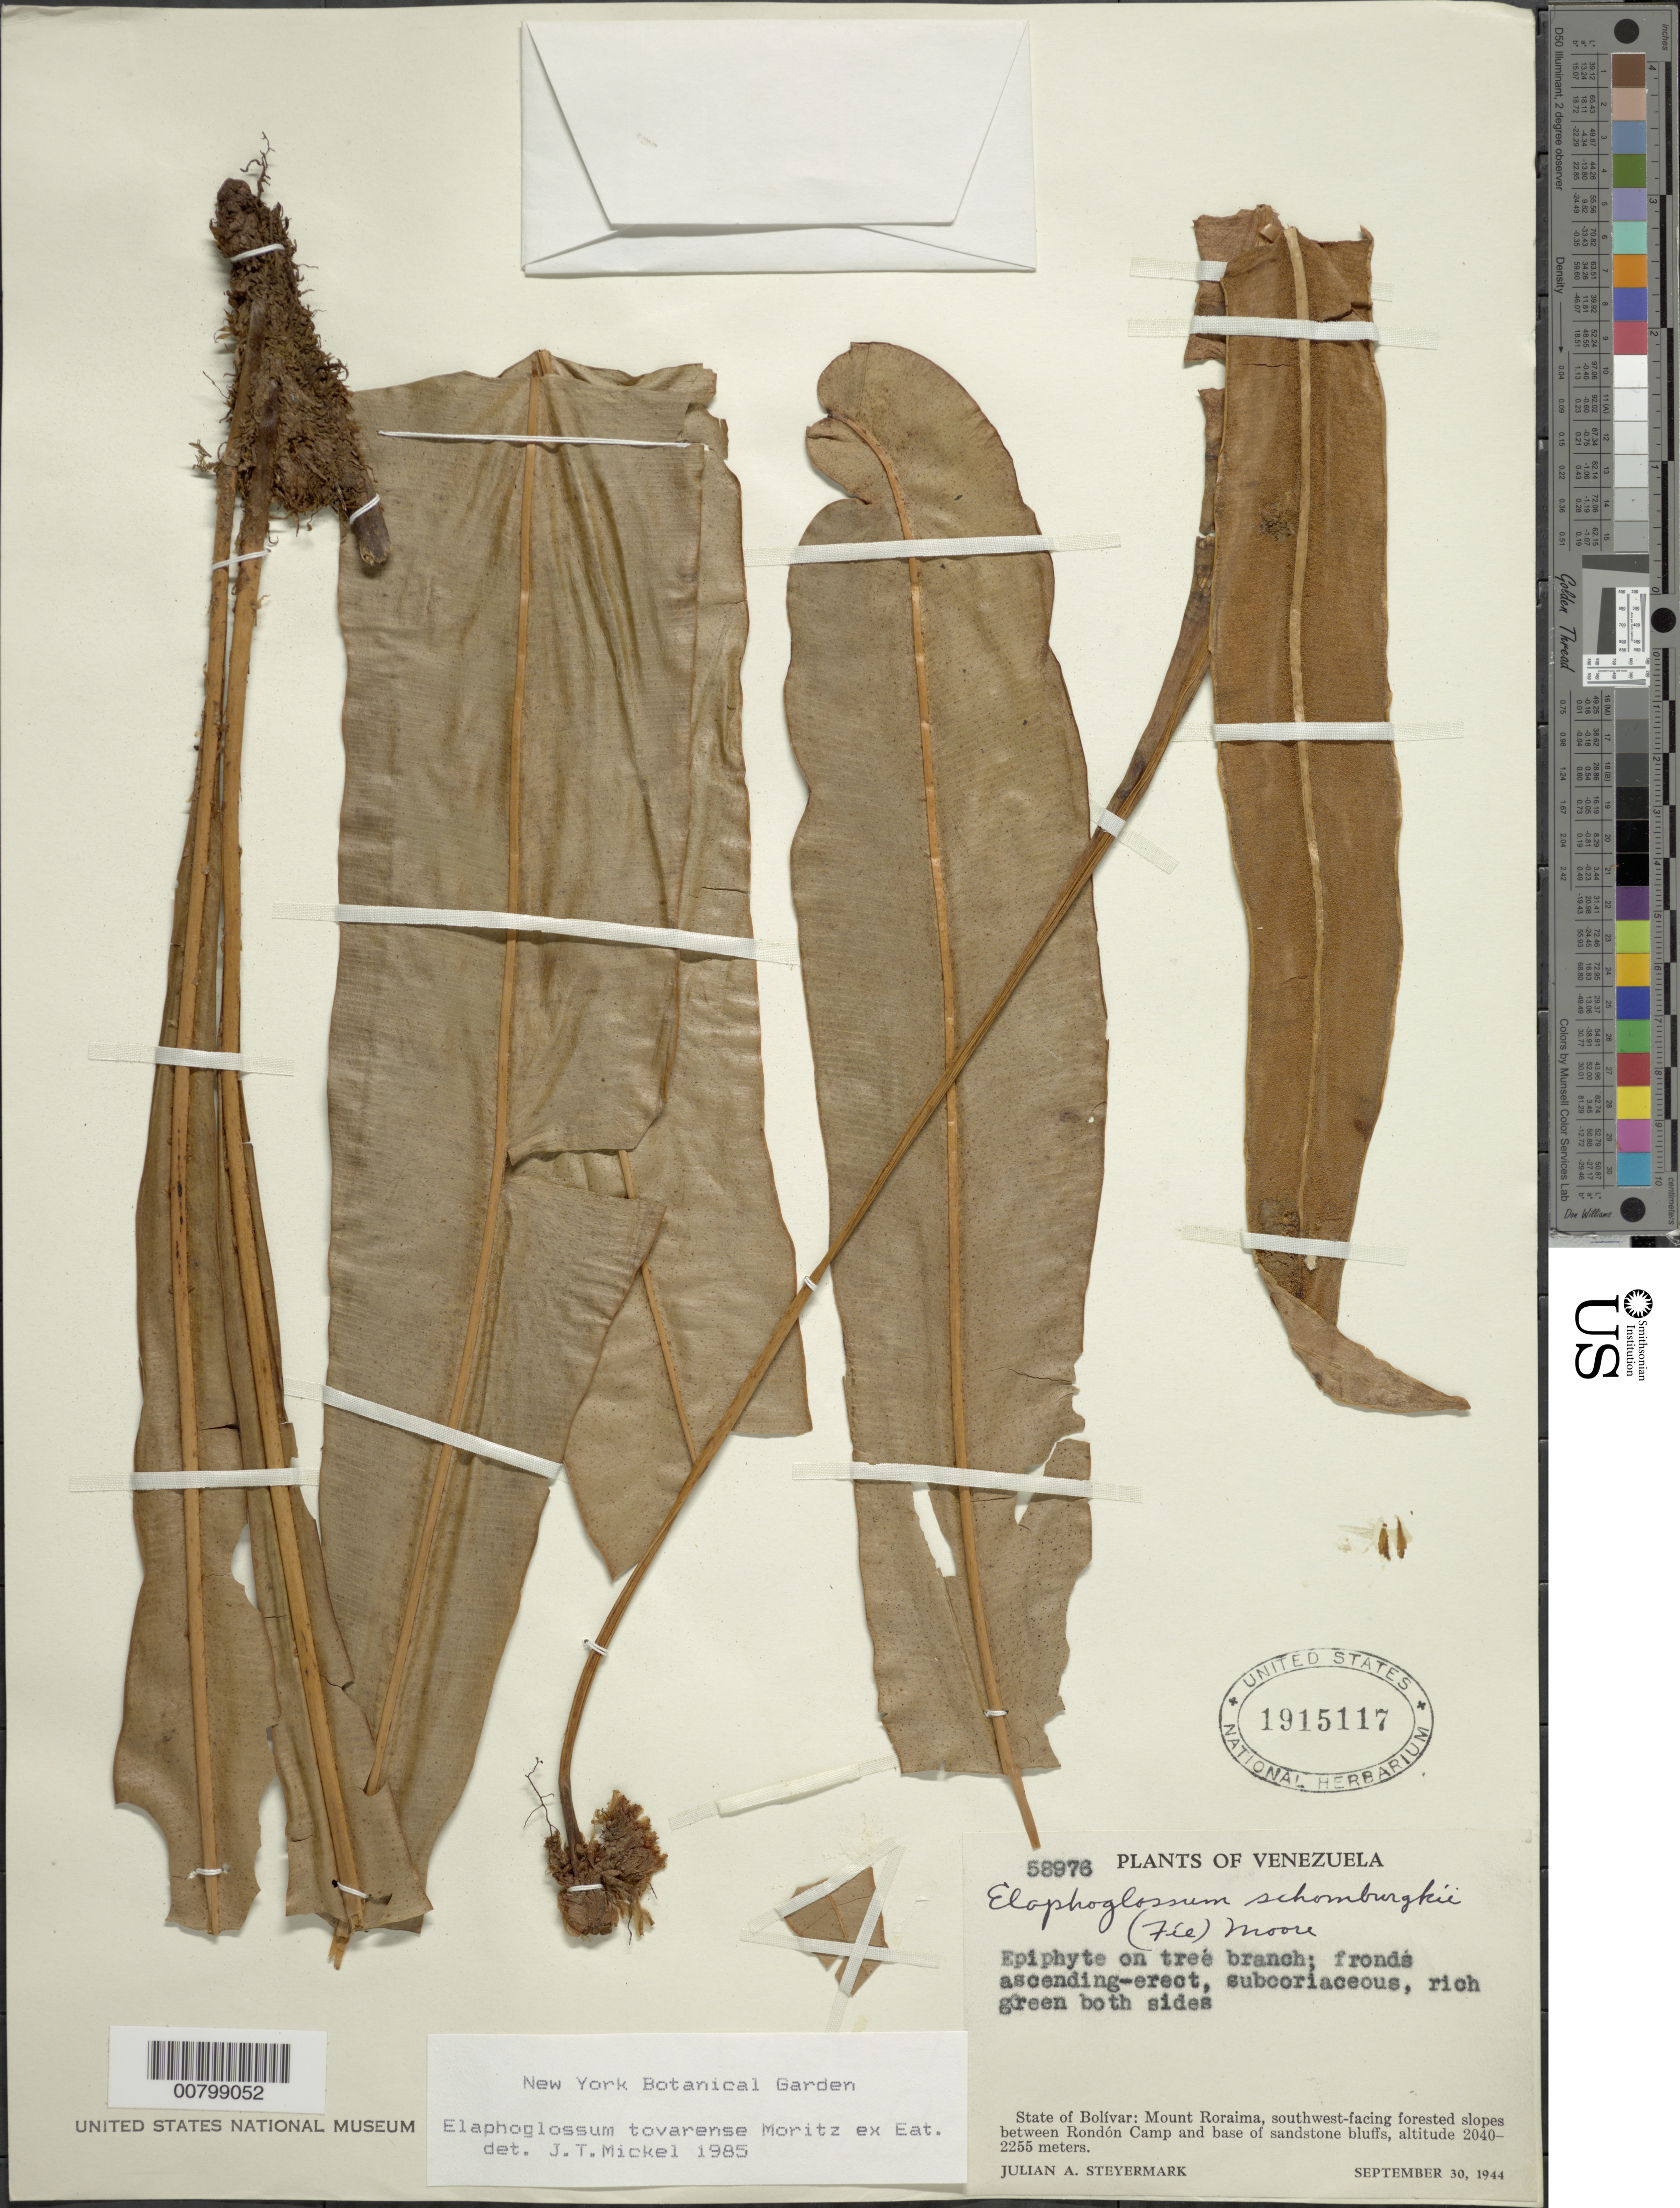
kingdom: Plantae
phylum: Tracheophyta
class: Polypodiopsida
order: Polypodiales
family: Dryopteridaceae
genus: Elaphoglossum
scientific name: Elaphoglossum tovarense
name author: (Moritz ex Kuhn) T. Moore ex C. Chr.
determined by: Mickel, J. T., (NY), New York Botanical Garden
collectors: J. Steyermark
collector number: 58976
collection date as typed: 30-Sep-44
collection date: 1944-09-30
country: Venezuela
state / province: Bolívar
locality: Mt. Roraima, Rondón Camp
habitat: SW-facing forested slopes between camp and base of sandstone bluffs; on tree branch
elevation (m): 2040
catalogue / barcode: US 1915117